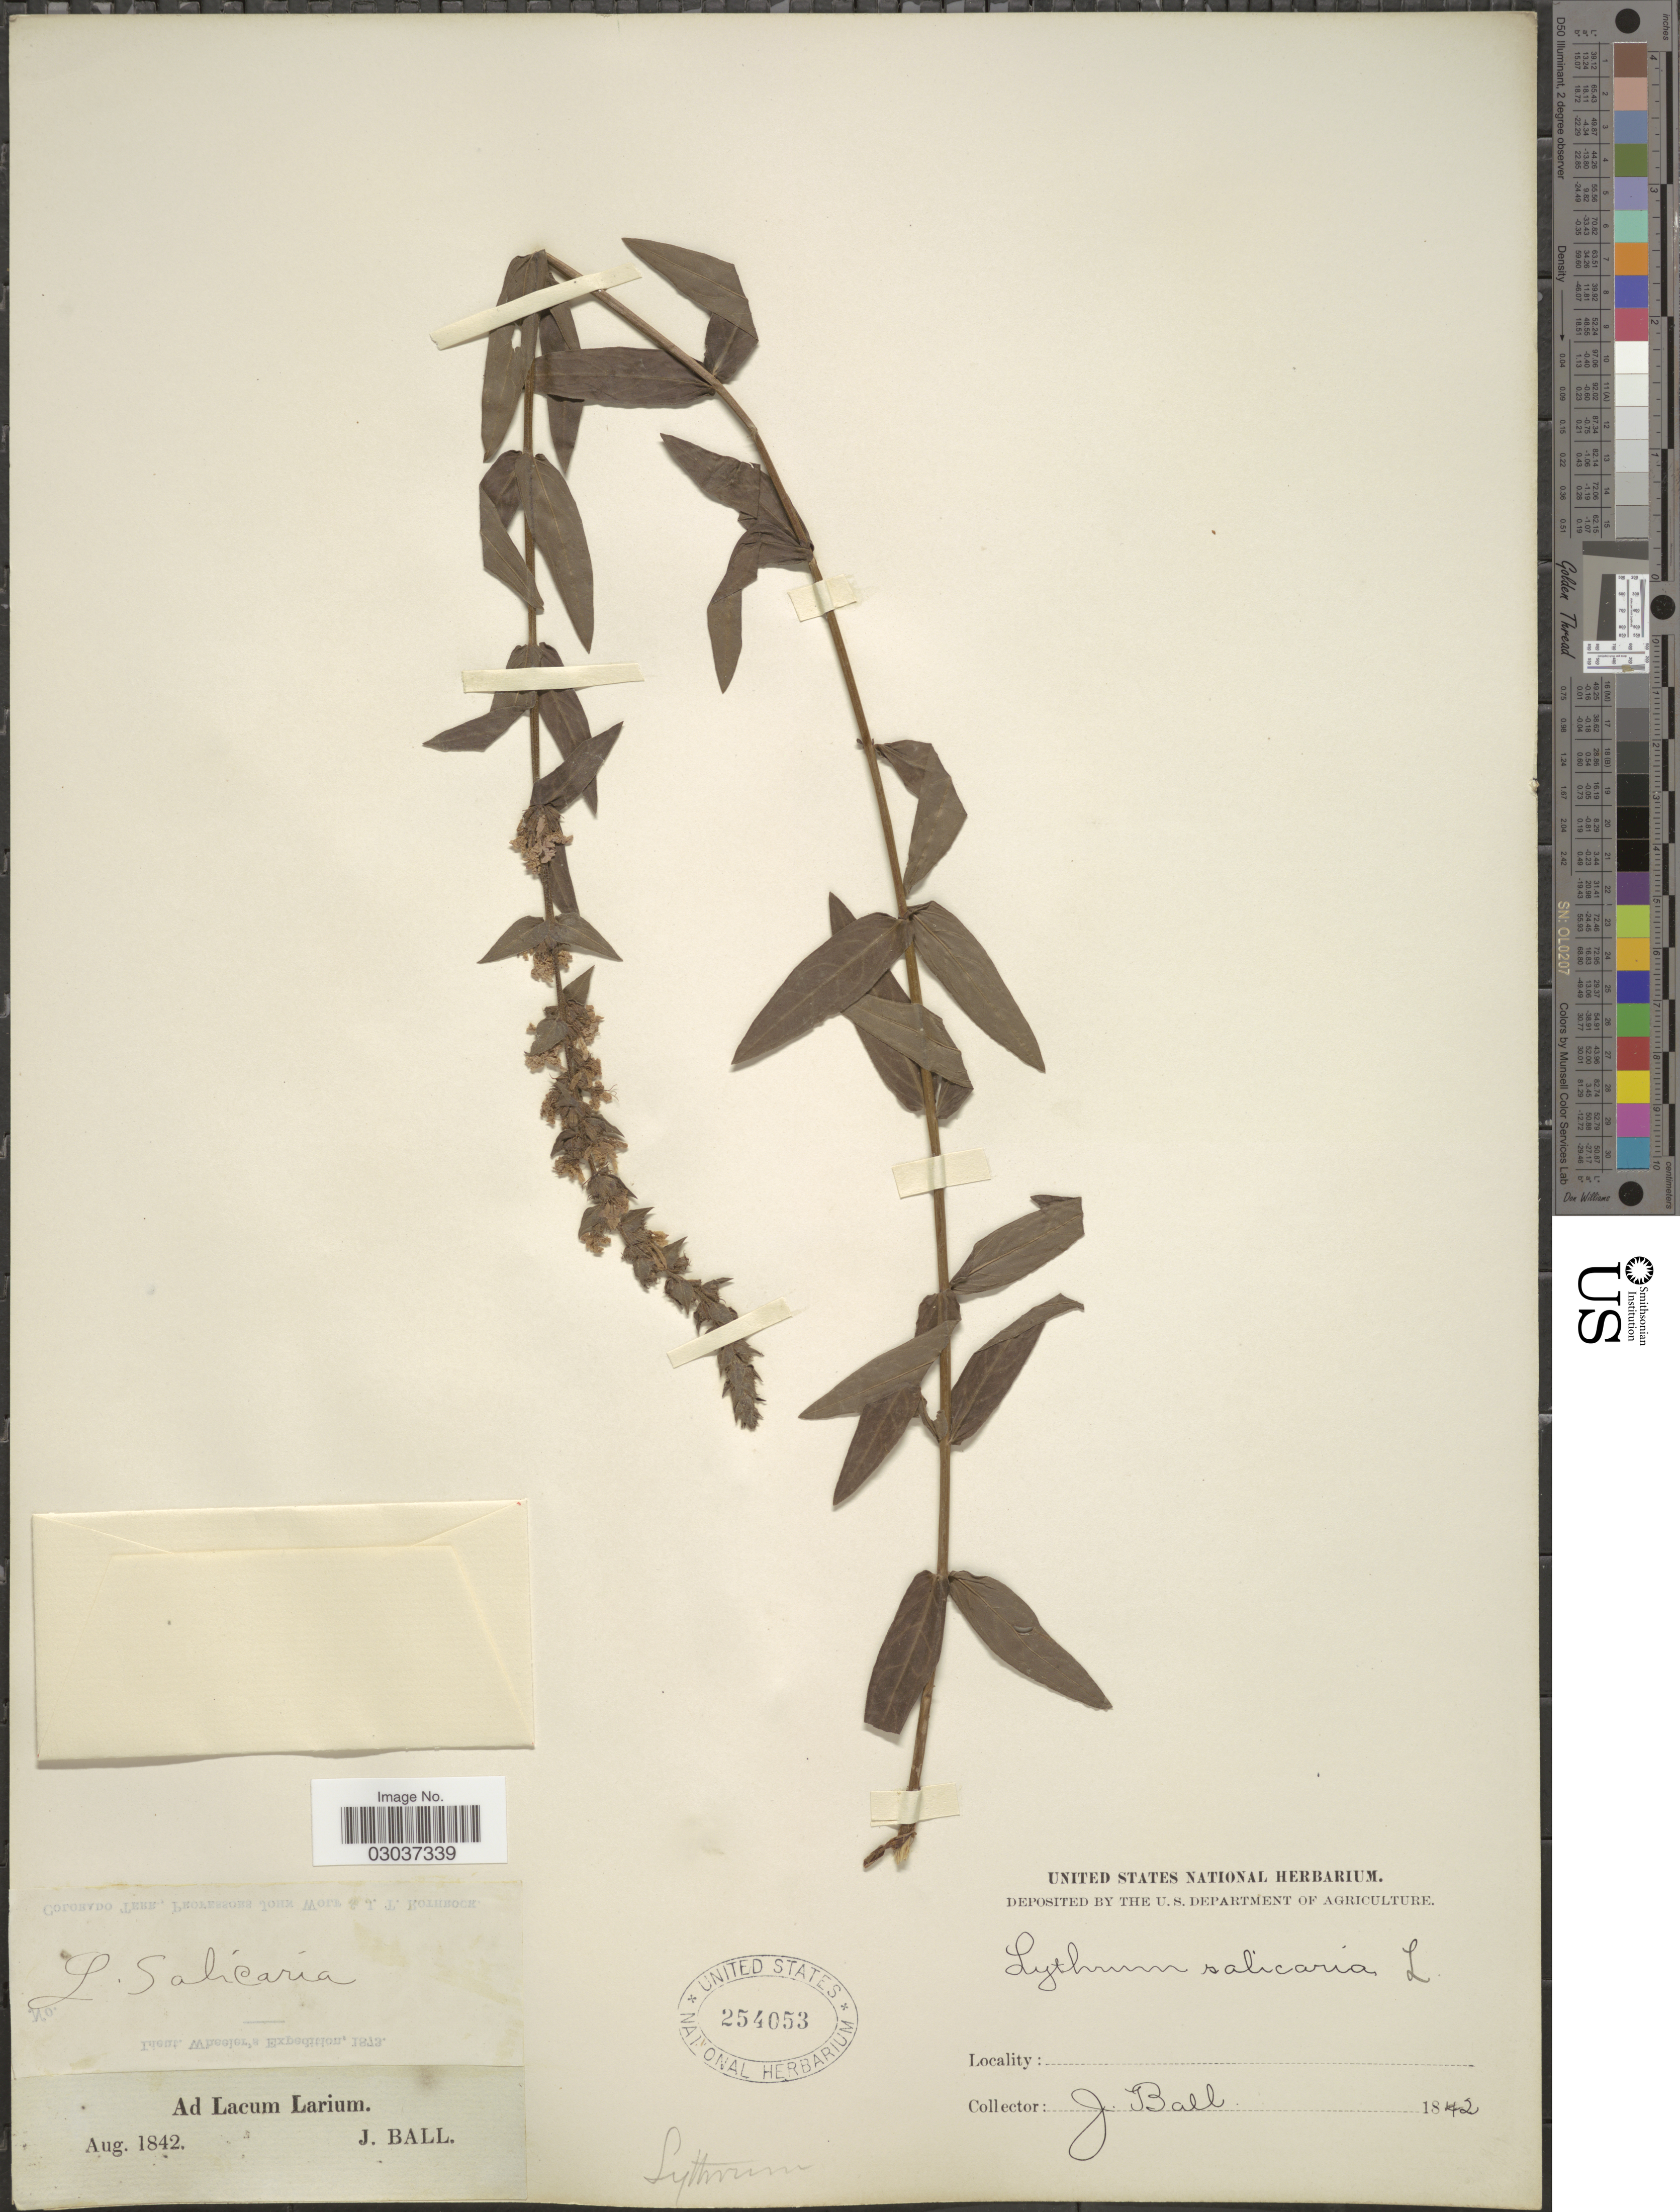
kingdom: Plantae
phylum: Tracheophyta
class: Magnoliopsida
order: Myrtales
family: Lythraceae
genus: Lythrum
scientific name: Lythrum salicaria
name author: L.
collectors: J. Ball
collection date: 1842-08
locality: Ad Lacum Larium.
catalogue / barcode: US 254053